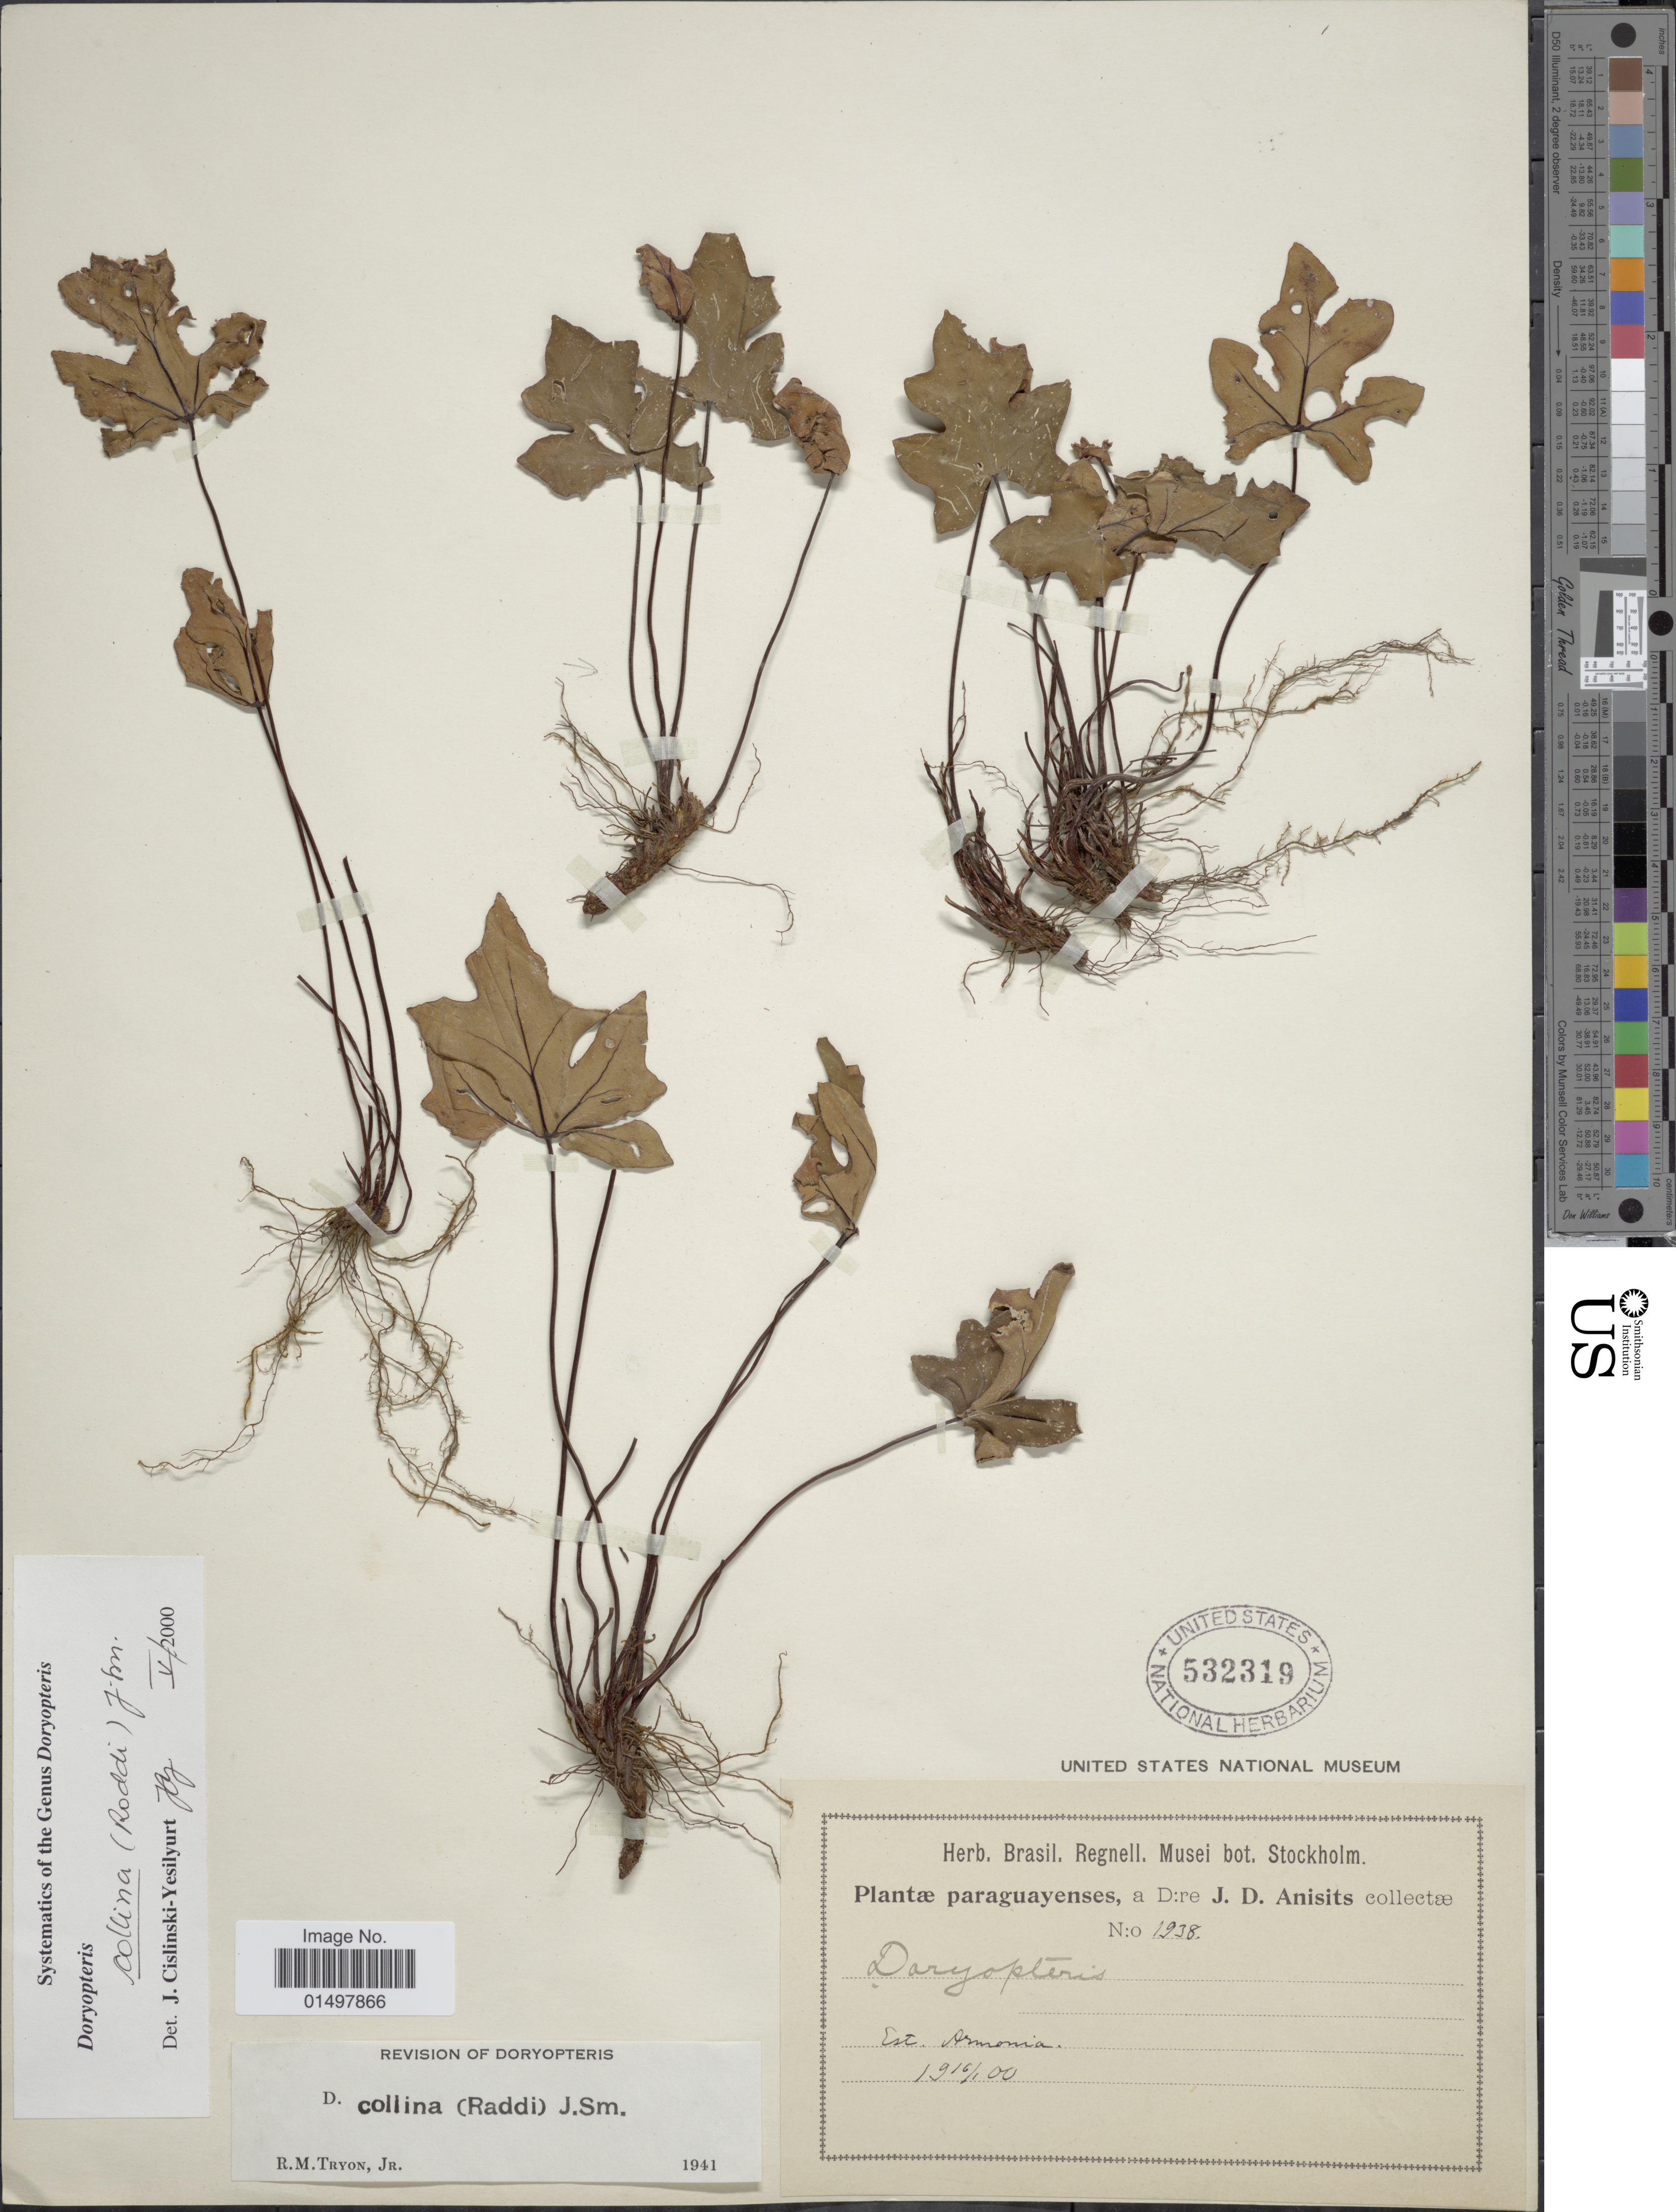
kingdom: Plantae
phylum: Tracheophyta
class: Polypodiopsida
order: Polypodiales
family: Pteridaceae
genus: Doryopteris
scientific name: Doryopteris collina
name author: (Raddi) J. Sm.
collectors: J. D. Anisits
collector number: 1938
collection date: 1900-01-16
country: Paraguay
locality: Est. Armonia.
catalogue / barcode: US 532319